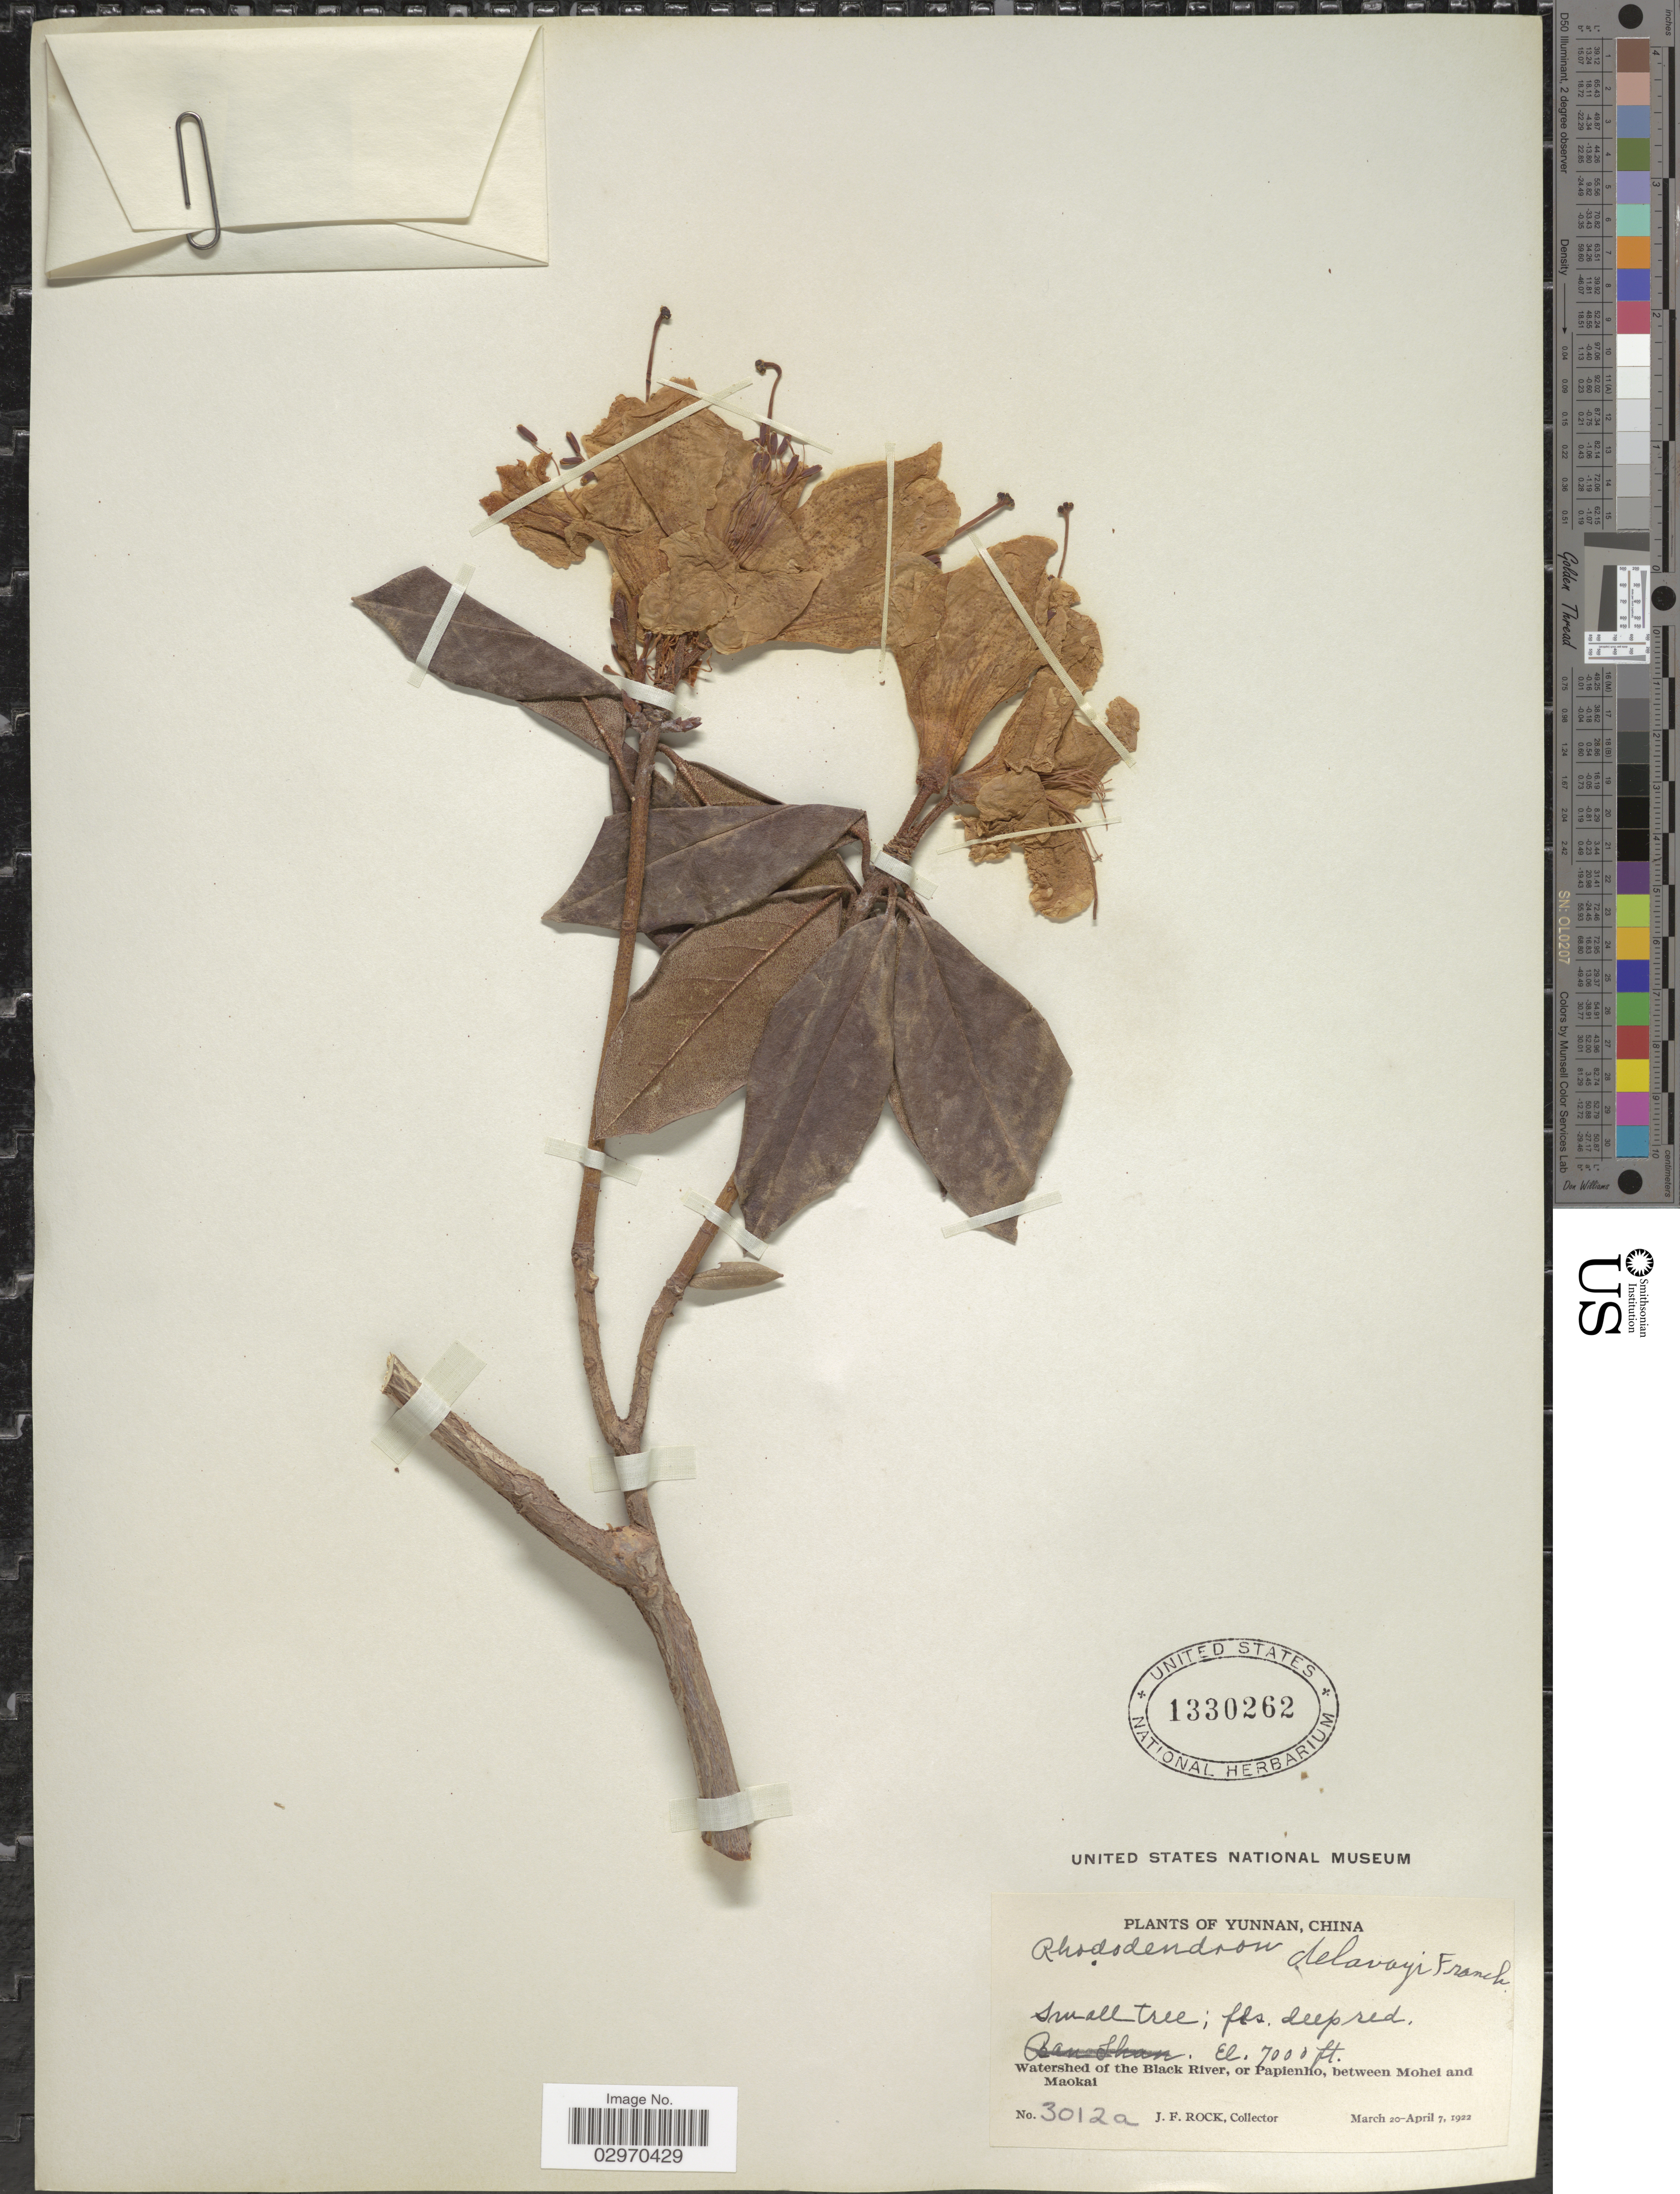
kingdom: Plantae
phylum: Tracheophyta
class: Magnoliopsida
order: Ericales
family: Ericaceae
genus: Rhododendron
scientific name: Rhododendron delavayi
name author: Franch.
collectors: J. Rock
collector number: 3012a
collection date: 1922-03-20/1922-04-07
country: China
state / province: Yunnan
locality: Watershed of the Black River, or Papienho, between Mohei and Maokai.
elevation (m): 2134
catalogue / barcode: US 1330262